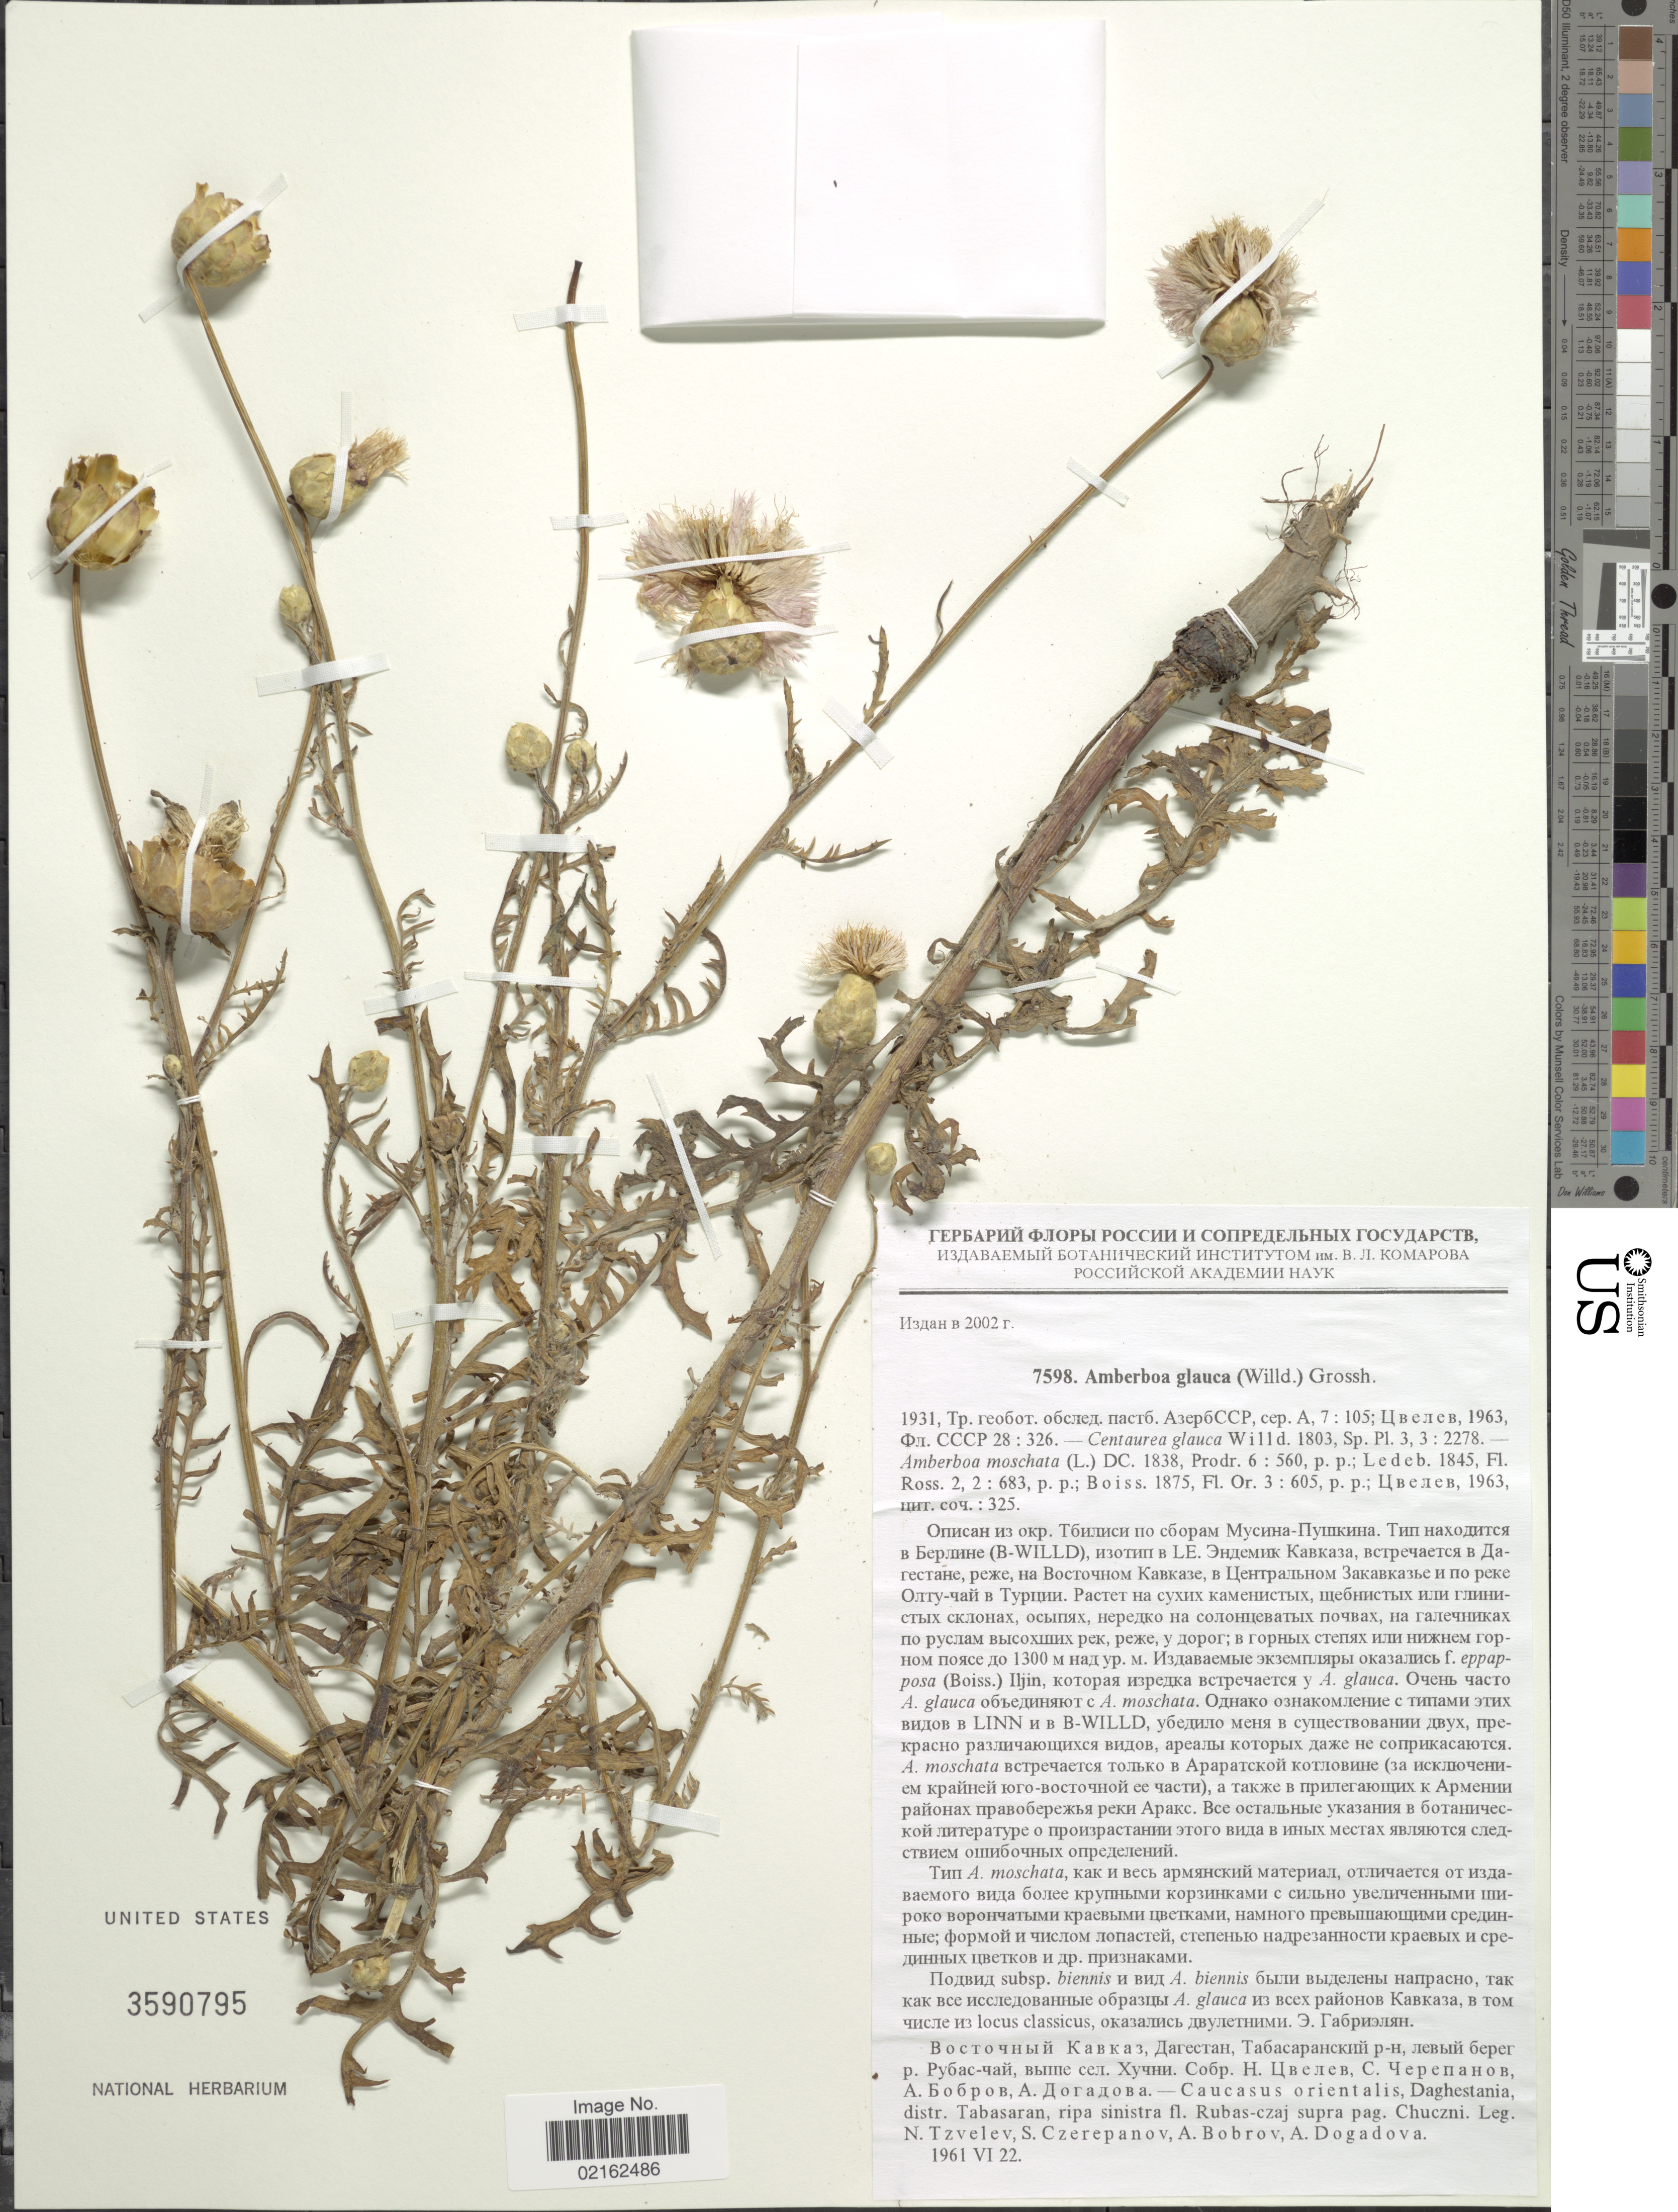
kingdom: Plantae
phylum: Tracheophyta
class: Magnoliopsida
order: Asterales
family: Asteraceae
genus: Amberboa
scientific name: Amberboa glauca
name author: (Willd.) Grossh.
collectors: N. N. Tzvelev, S. Czerepanov, A. Bobrov & A. Dogadova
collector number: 7598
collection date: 1961-06-22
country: Russian Federation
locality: Caucasus orientalis, Daghestania, distr. Tabasaran, ripa sinistra fl. Rubas-czaj supra pag. Chuczni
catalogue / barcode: US 3590795